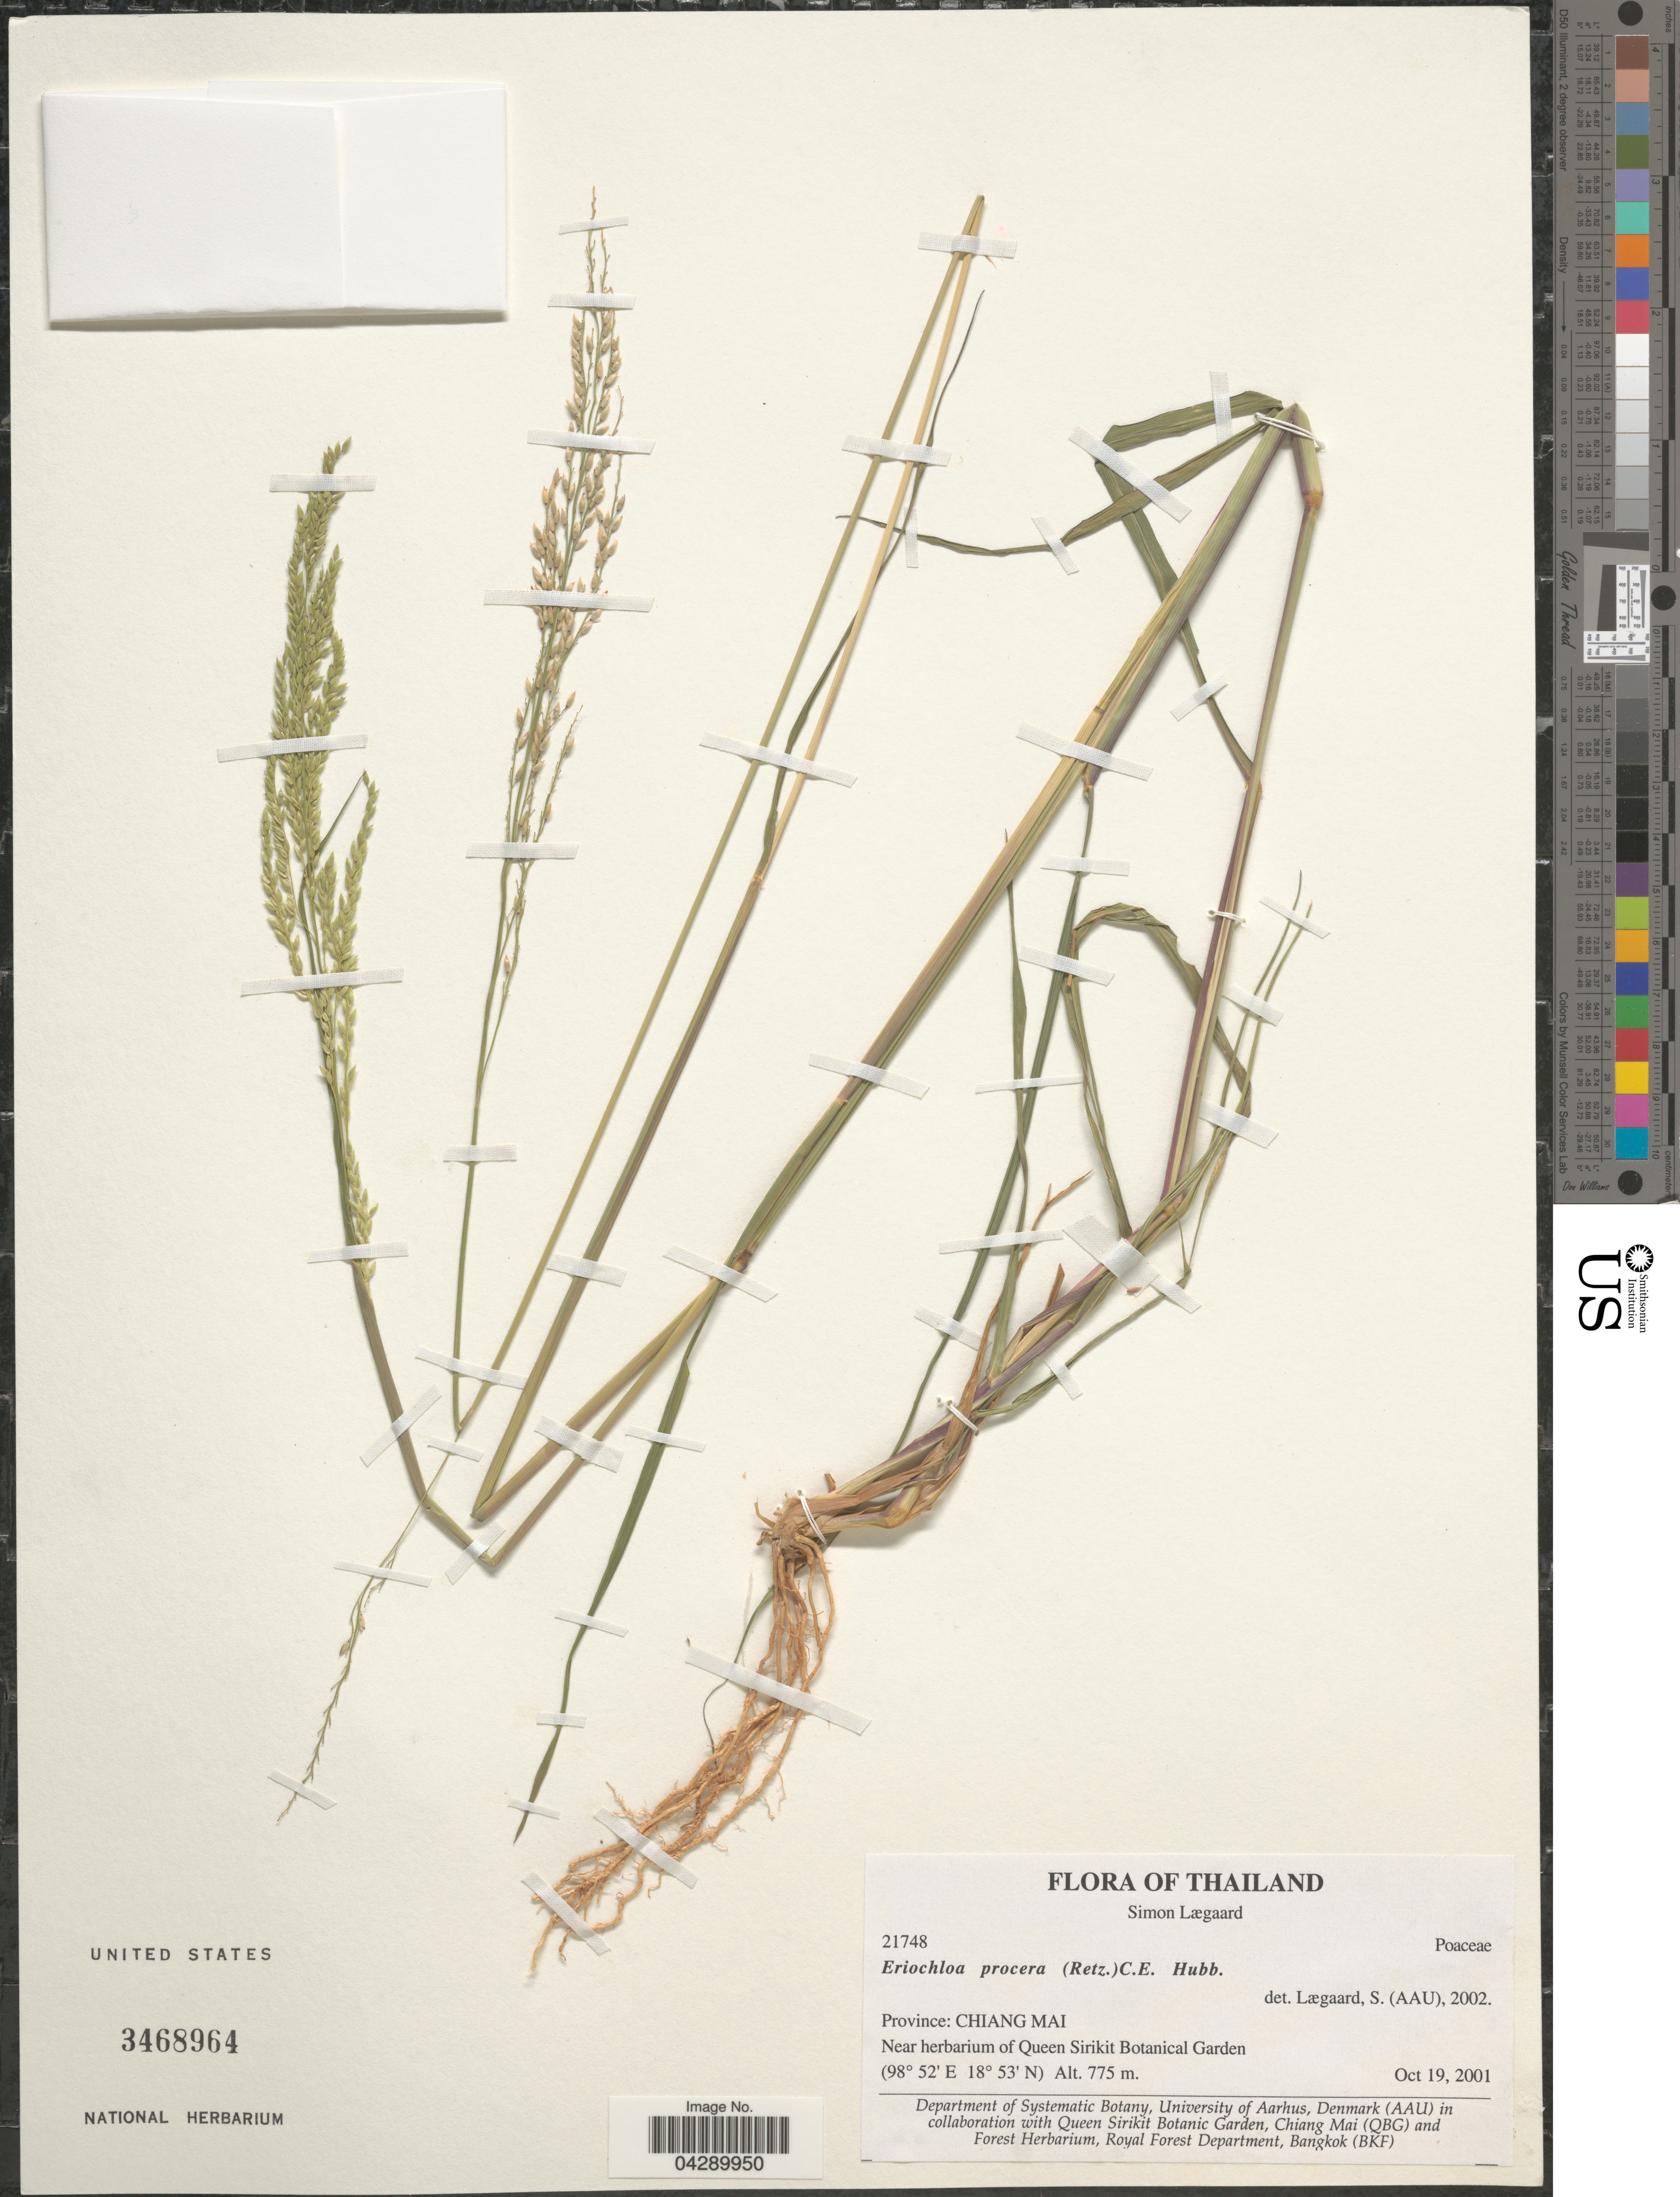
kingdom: Plantae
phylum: Tracheophyta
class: Liliopsida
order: Poales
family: Poaceae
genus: Eriochloa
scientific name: Eriochloa procera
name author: (Retz.) C.E. Hubb.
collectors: S. Lægaard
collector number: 21748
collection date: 2001-10-19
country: Thailand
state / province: Chiang Mai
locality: Near herbarium of Queen Sirikit Botanical Garden.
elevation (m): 775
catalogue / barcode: US 3468964